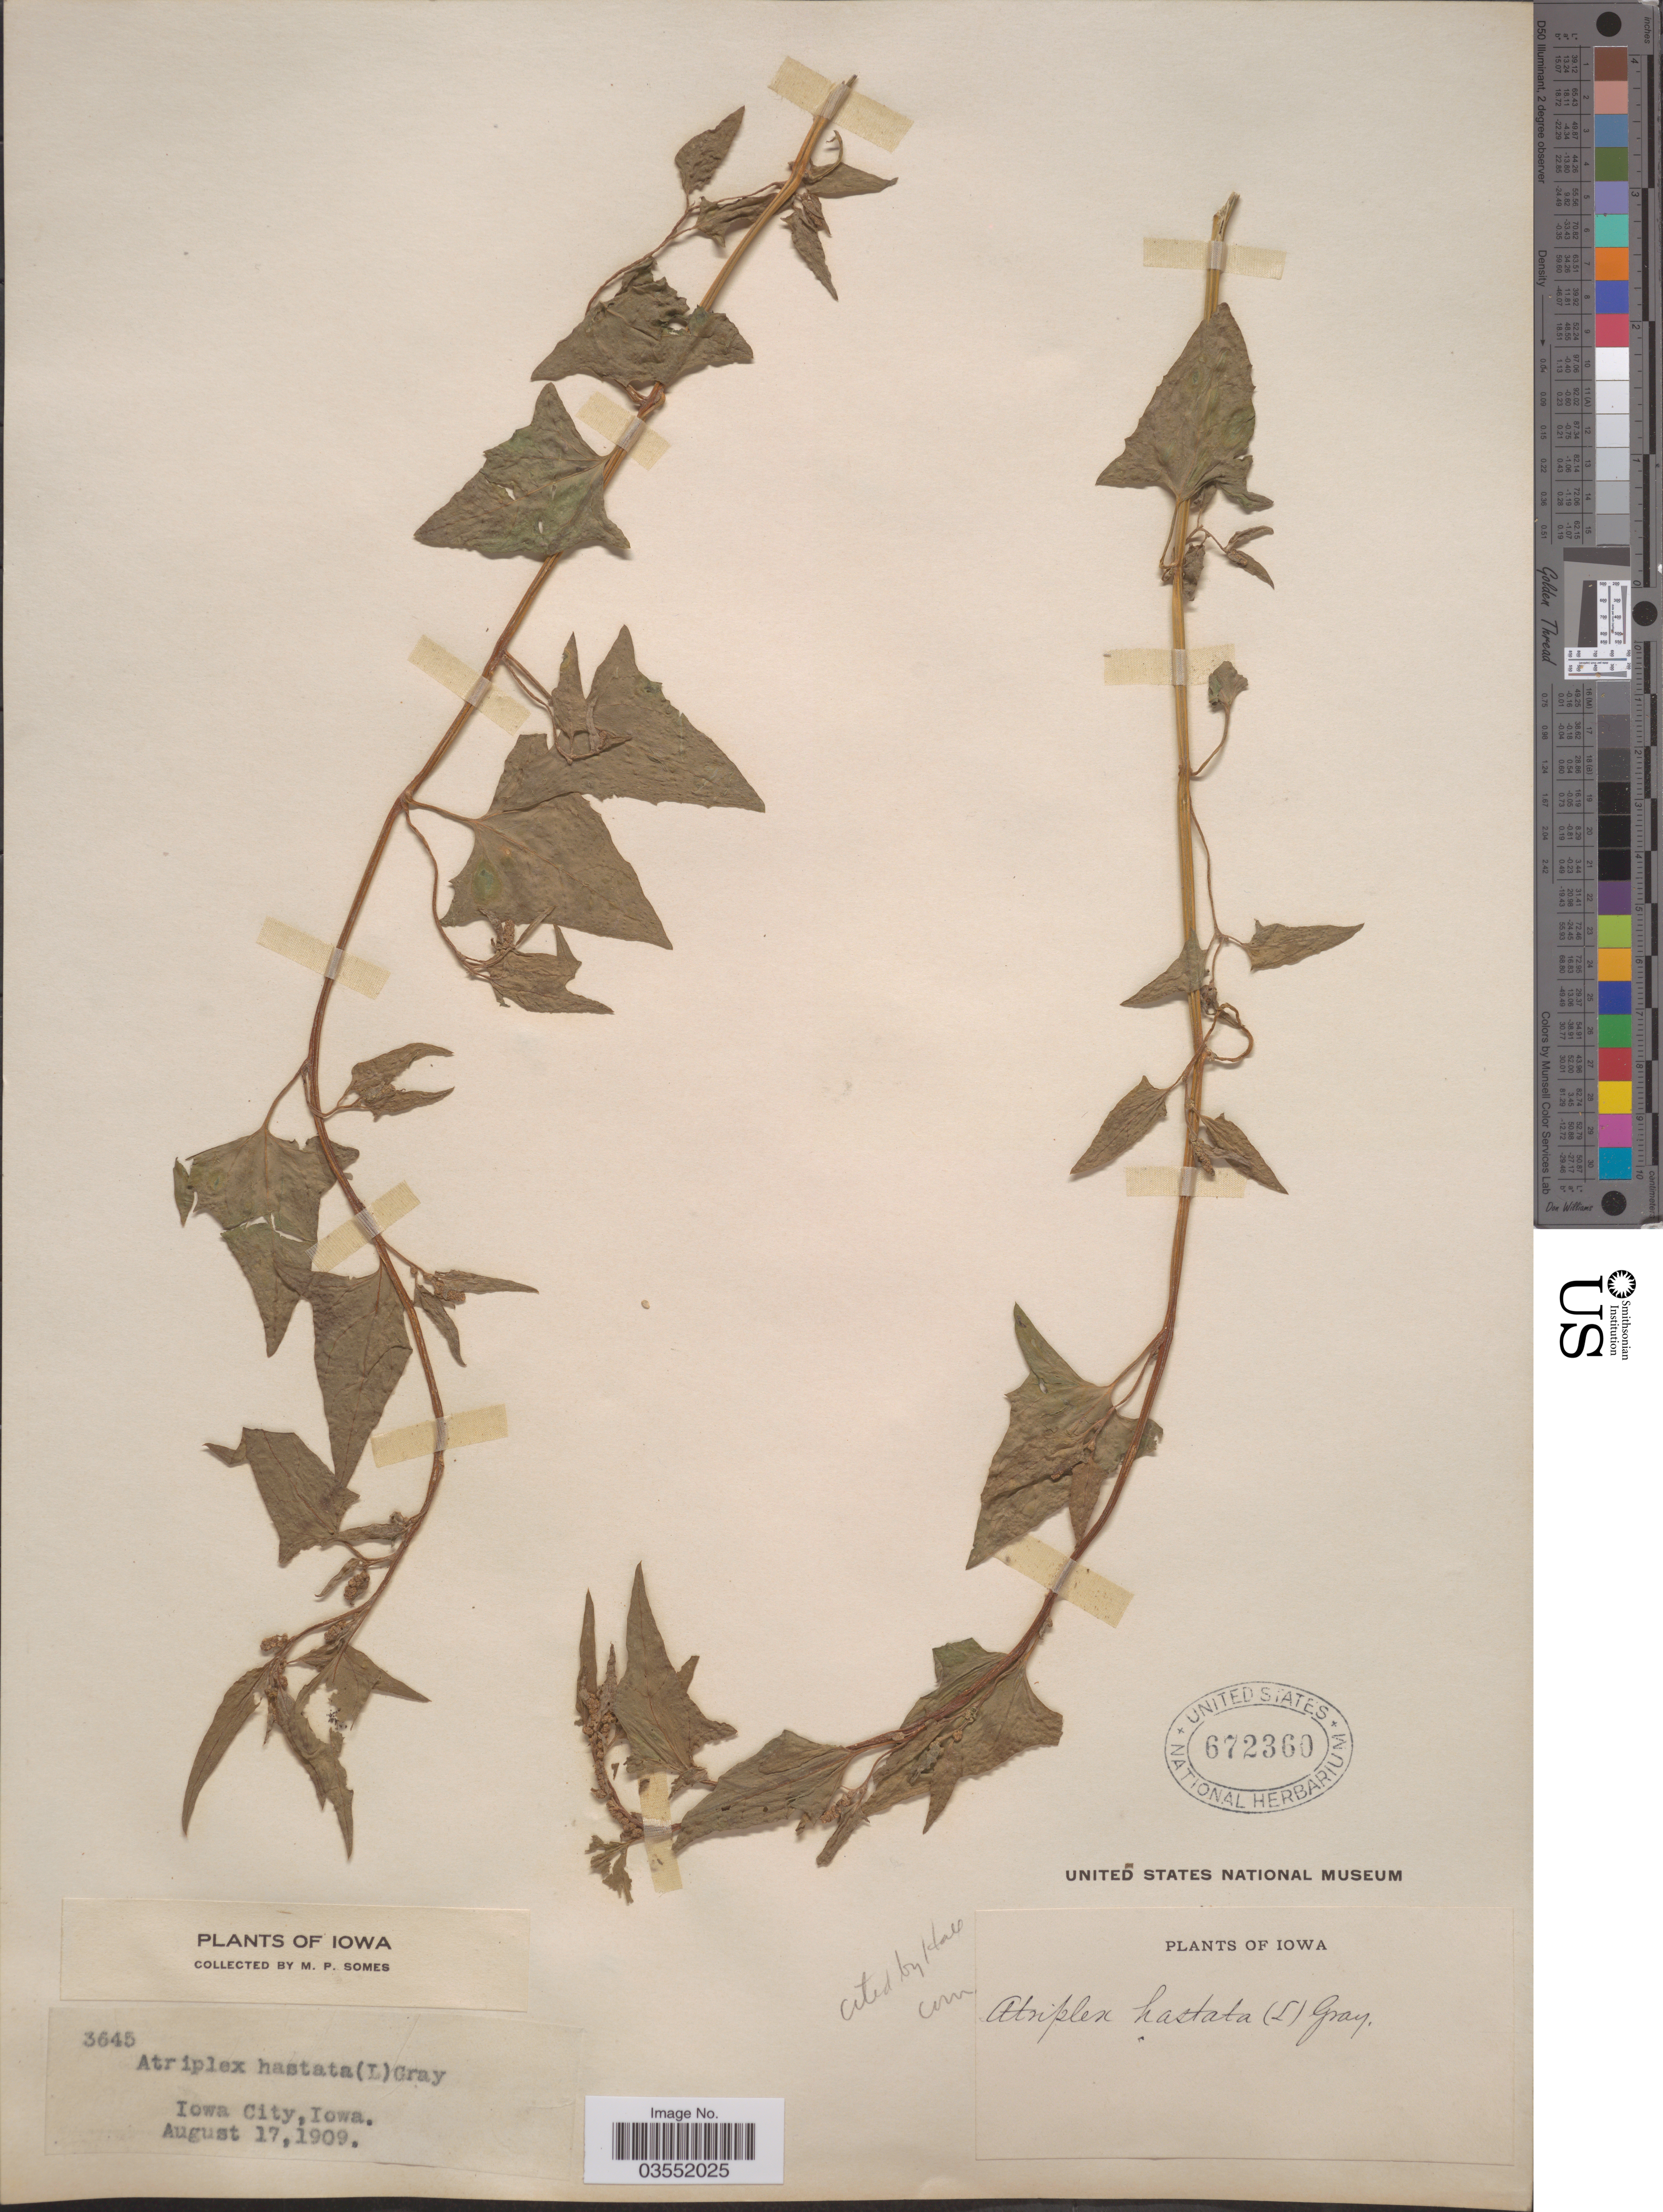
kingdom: Plantae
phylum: Tracheophyta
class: Magnoliopsida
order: Caryophyllales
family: Amaranthaceae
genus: Atriplex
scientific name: Atriplex hastata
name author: L.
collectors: M. Somes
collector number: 3645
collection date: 1909-08-17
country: United States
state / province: Iowa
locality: Iowa City.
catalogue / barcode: US 672360